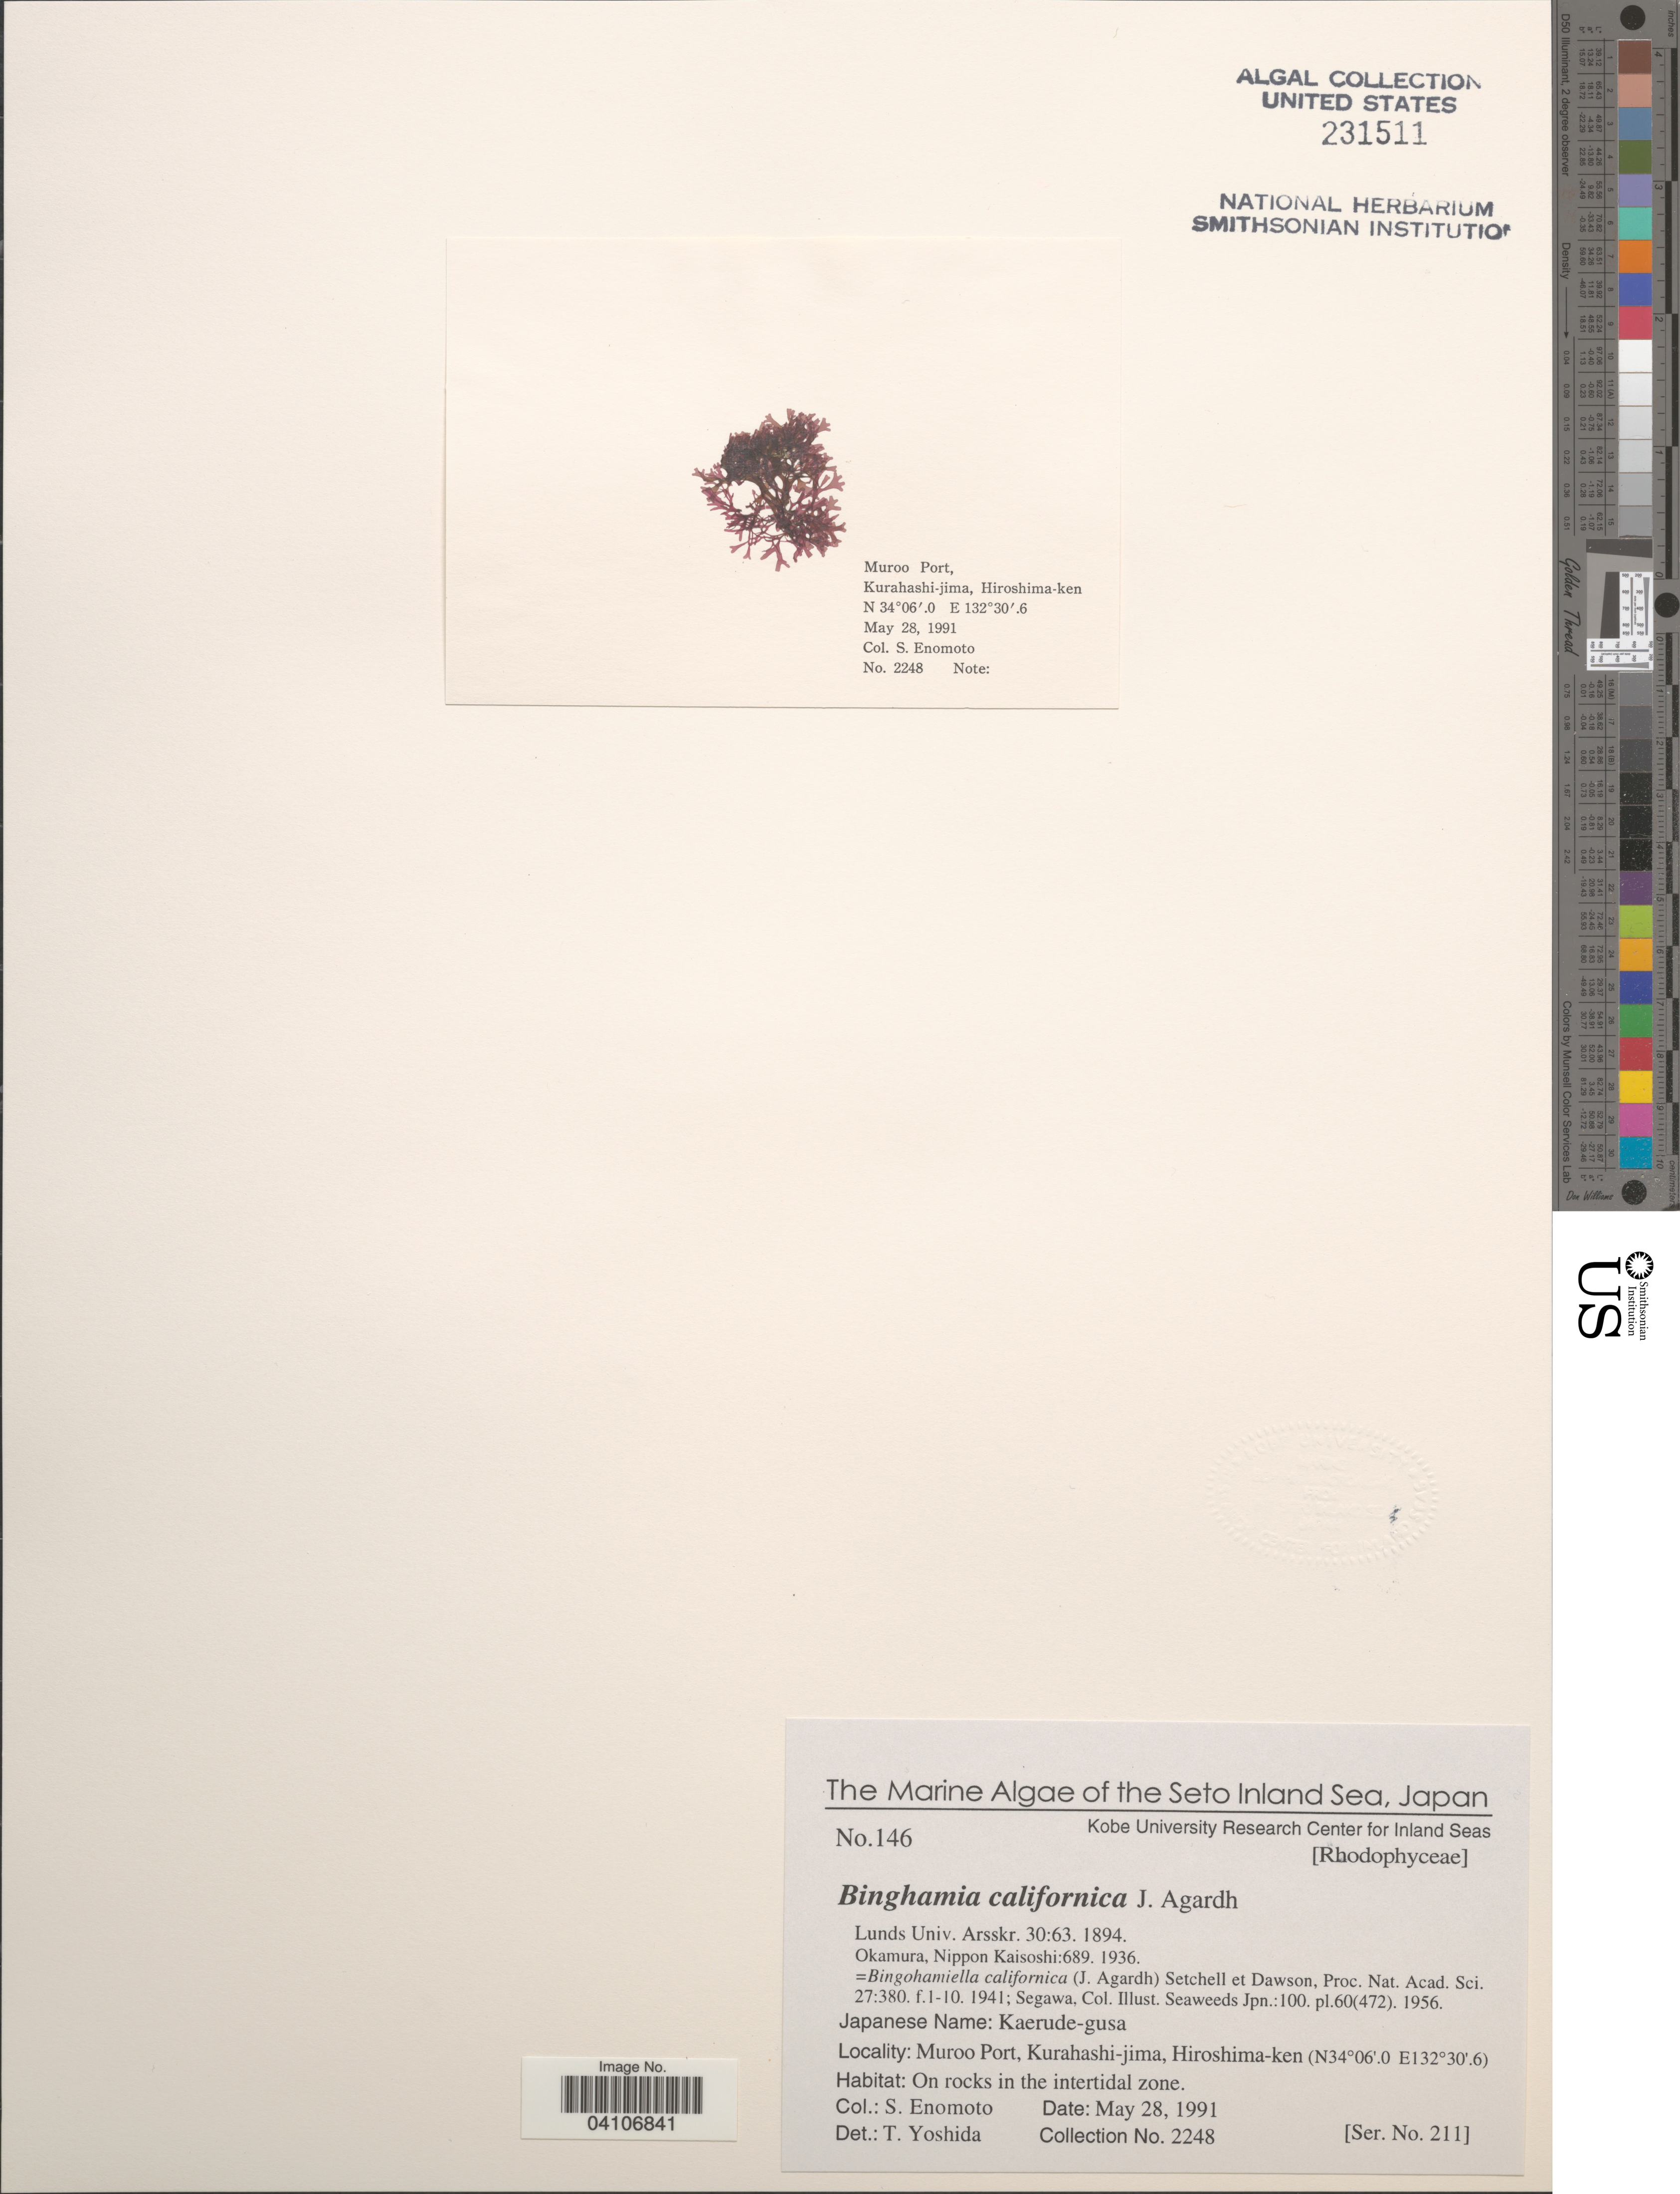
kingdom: Plantae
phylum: Rhodophyta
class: Florideophyceae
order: Rhodymeniales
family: Lomentariaceae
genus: Binghamia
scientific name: Binghamia californica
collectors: S. Enomoto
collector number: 2248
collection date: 1991-05-28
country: Japan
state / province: Hirosima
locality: The Seto Inland Sea. Muroo Port, Kurahashi-jima, Hiroshima-ken. On rocks in the intertidal zone.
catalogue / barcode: US 231511